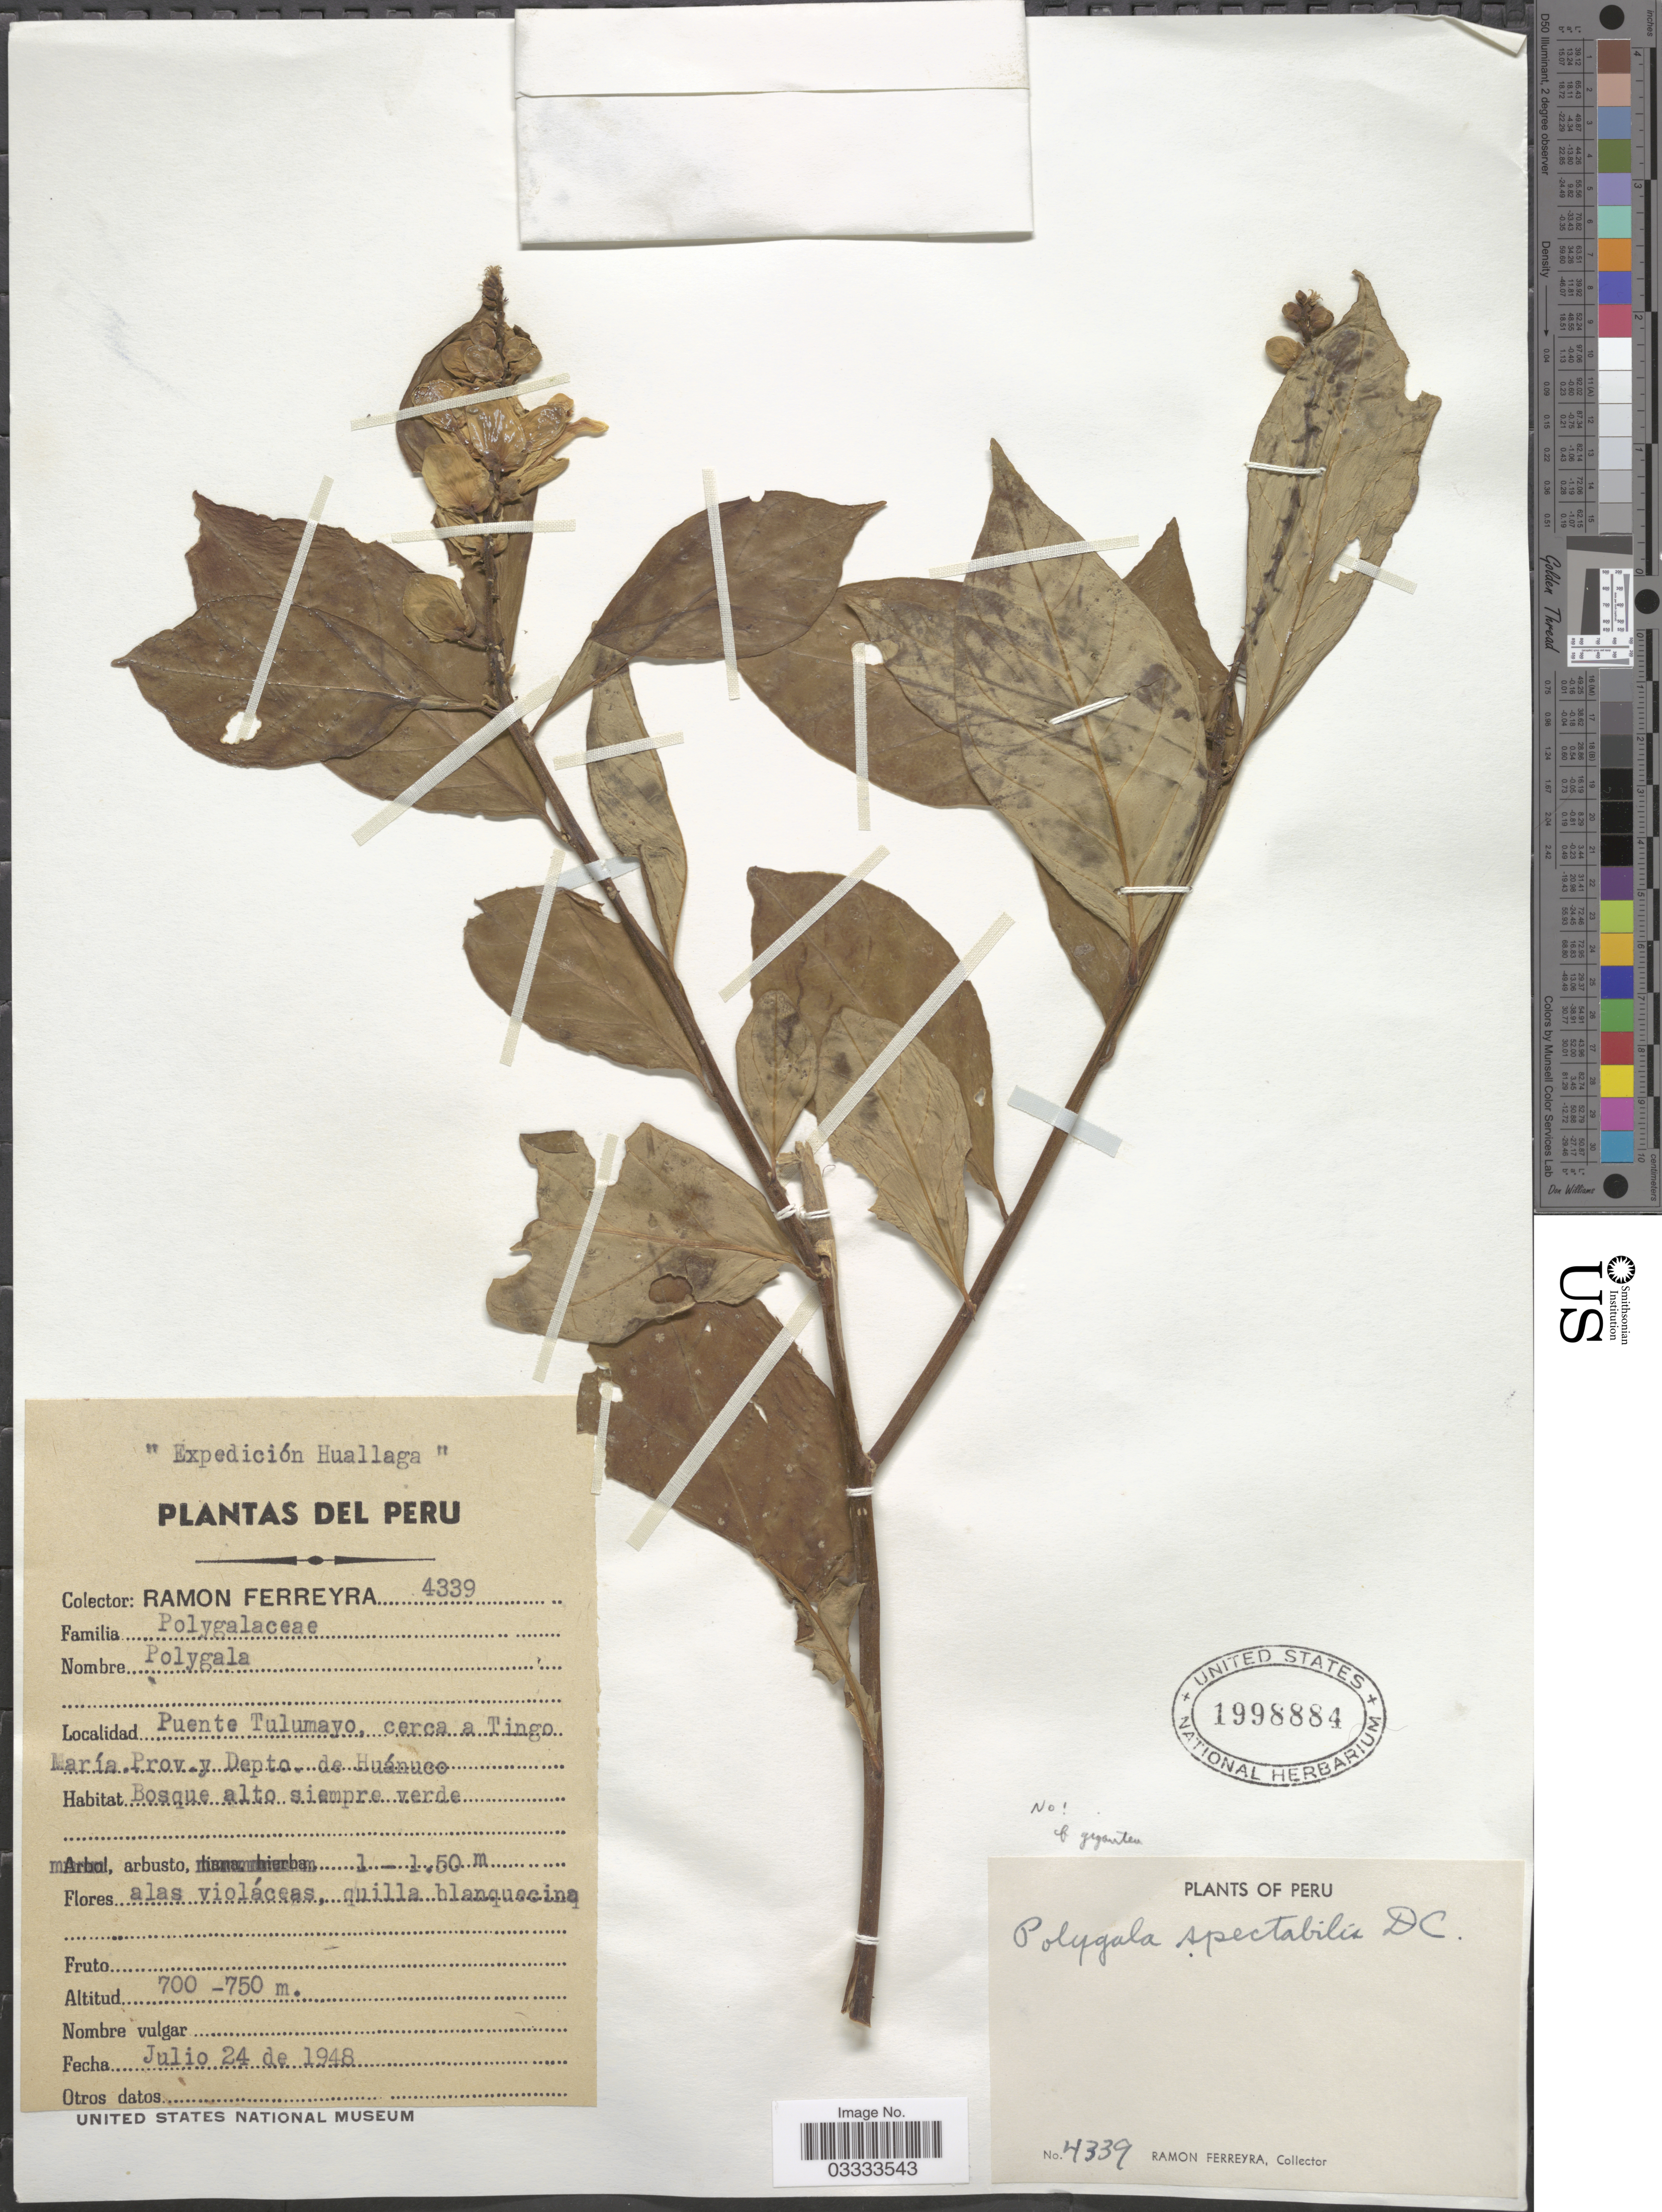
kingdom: Plantae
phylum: Tracheophyta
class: Magnoliopsida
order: Fabales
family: Polygalaceae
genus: Caamembeca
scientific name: Caamembeca gigantea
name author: (Chodat) J.F.B. Pastore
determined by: Strong, Mark T., (BOT), Smithsonian Institution - National Museum of Natural History (UNITED STATES)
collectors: R. A. Ferreyra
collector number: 4339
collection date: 1948-07-24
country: Peru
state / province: Huánuco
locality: Puente Tulumayo, cerca a Tingo María. Prov. y Depto. de Huánuco.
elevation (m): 700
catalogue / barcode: US 1998884